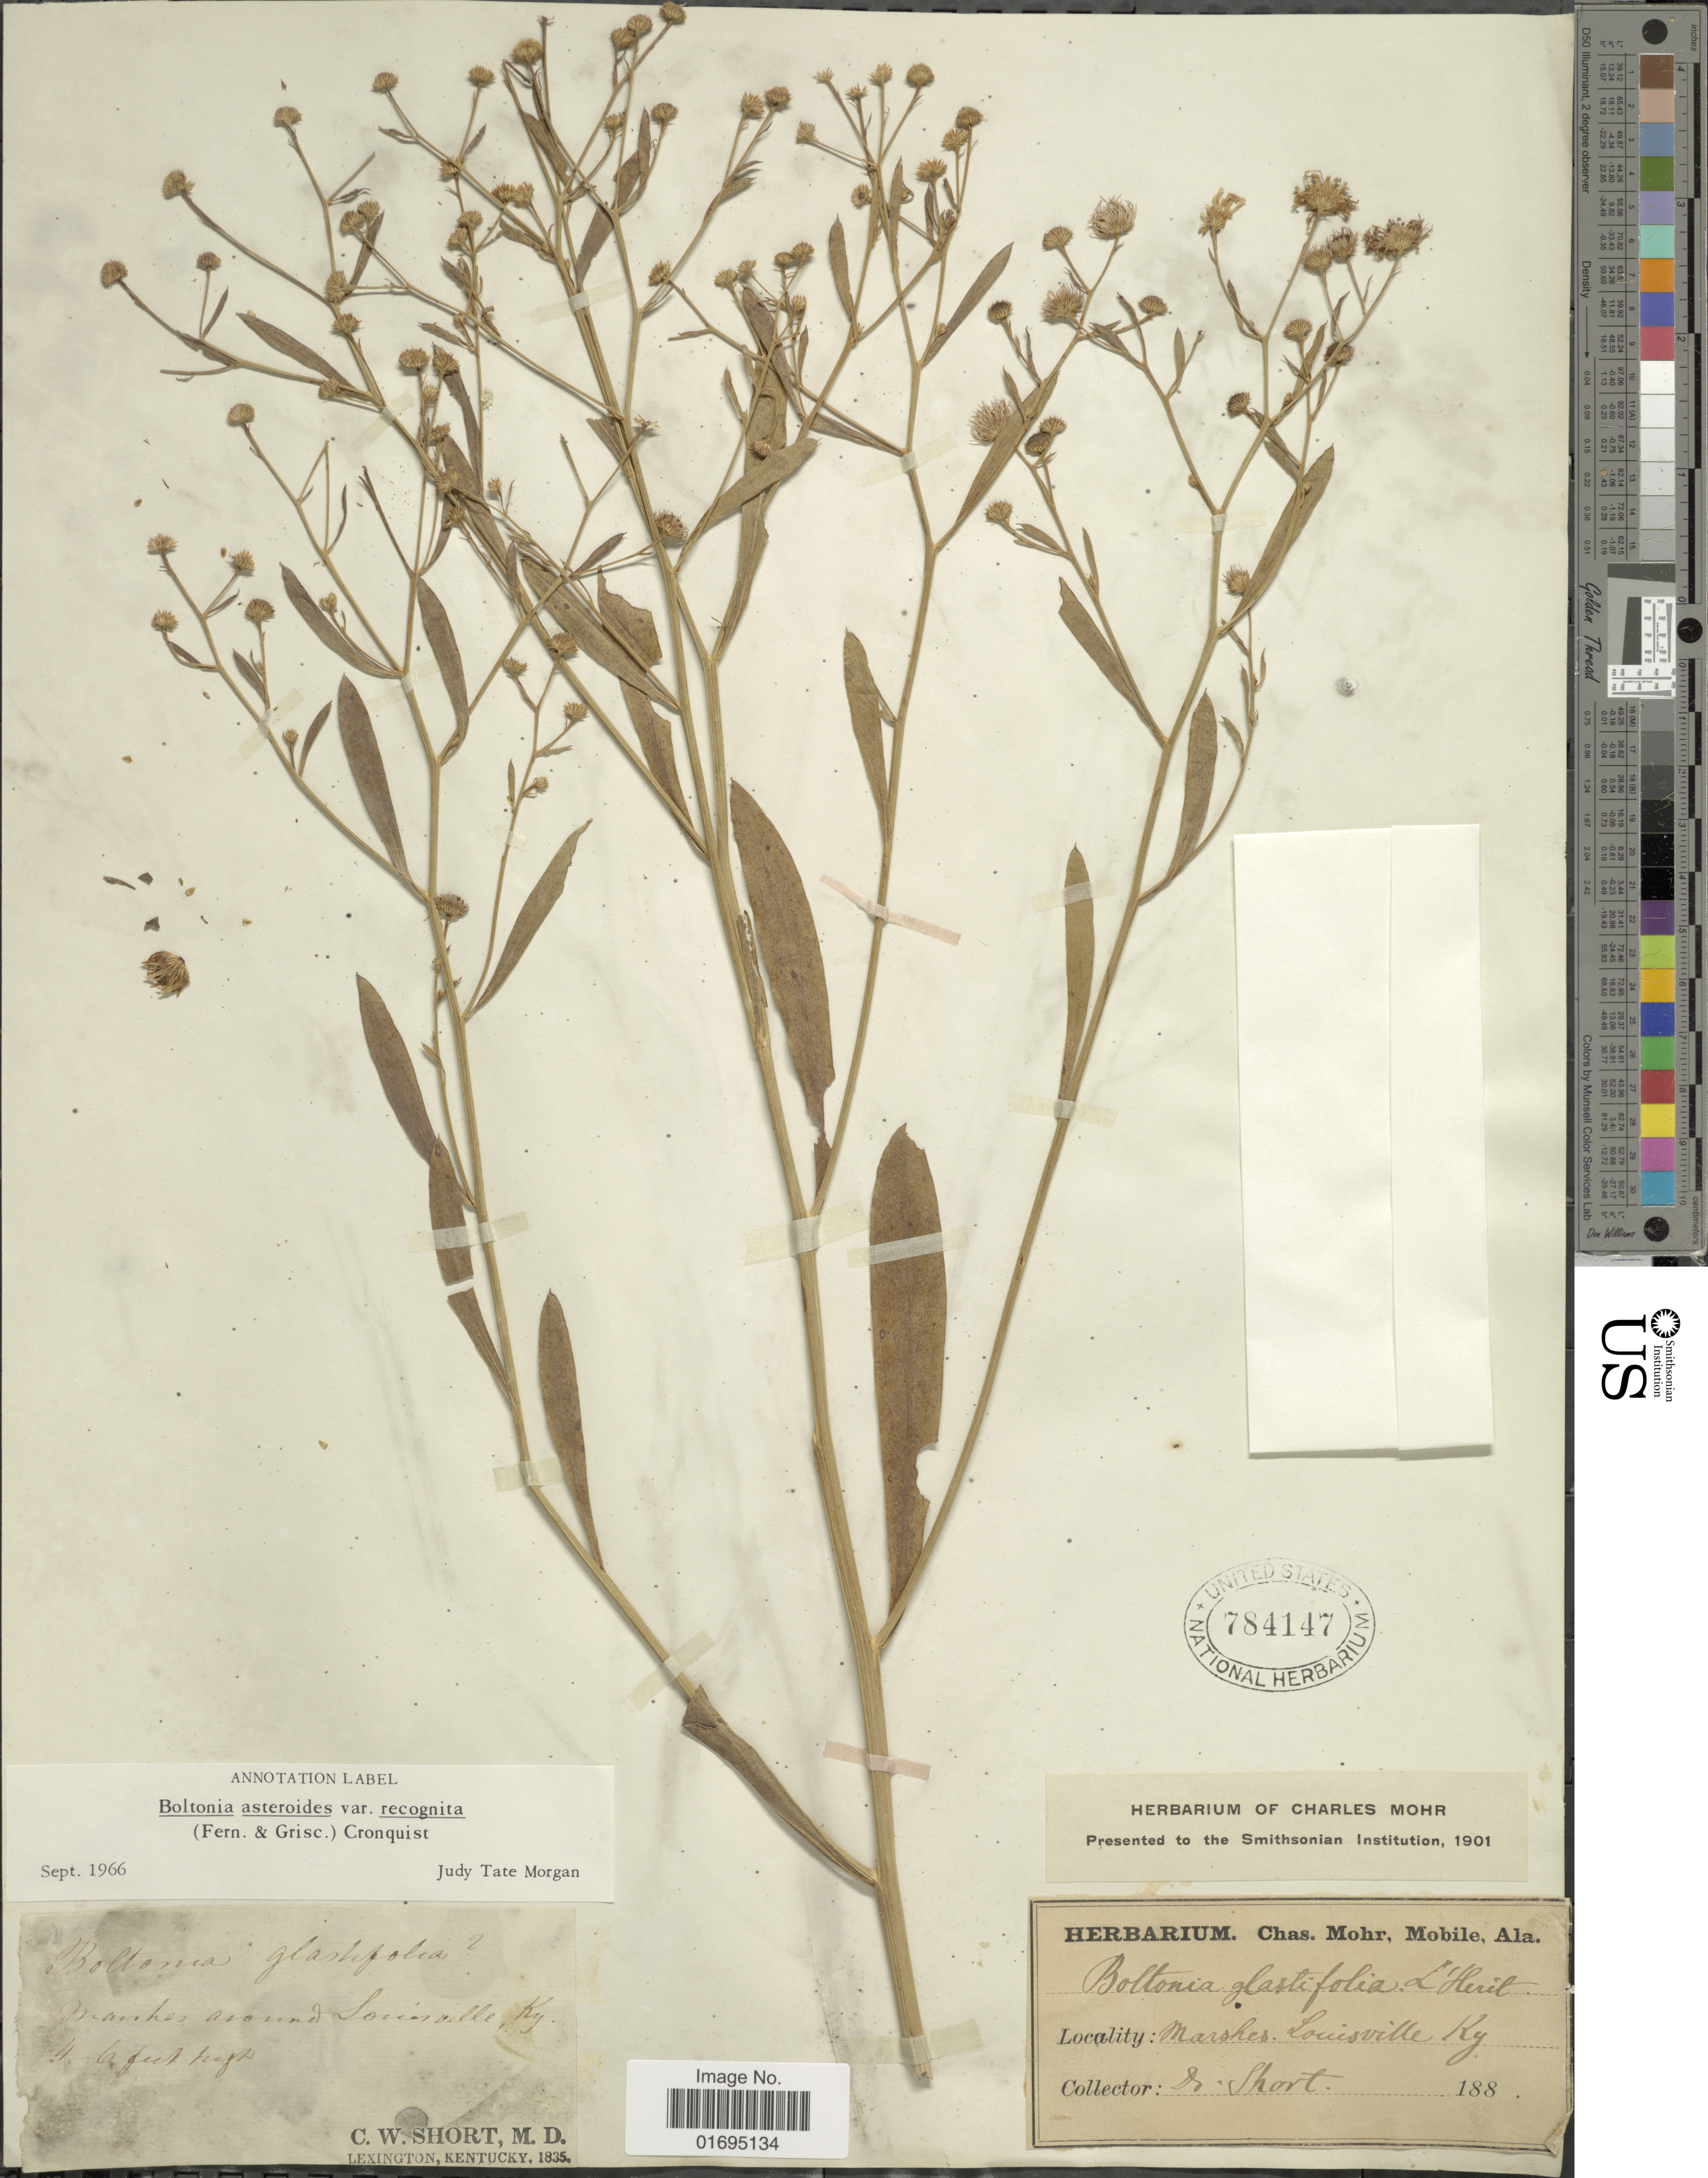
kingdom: Plantae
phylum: Tracheophyta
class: Magnoliopsida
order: Asterales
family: Asteraceae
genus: Boltonia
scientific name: Boltonia asteroides var. recognita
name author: (Fernald & Griscom) Cronq.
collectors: C. Short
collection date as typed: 188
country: United States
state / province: Kentucky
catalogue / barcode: US 784147